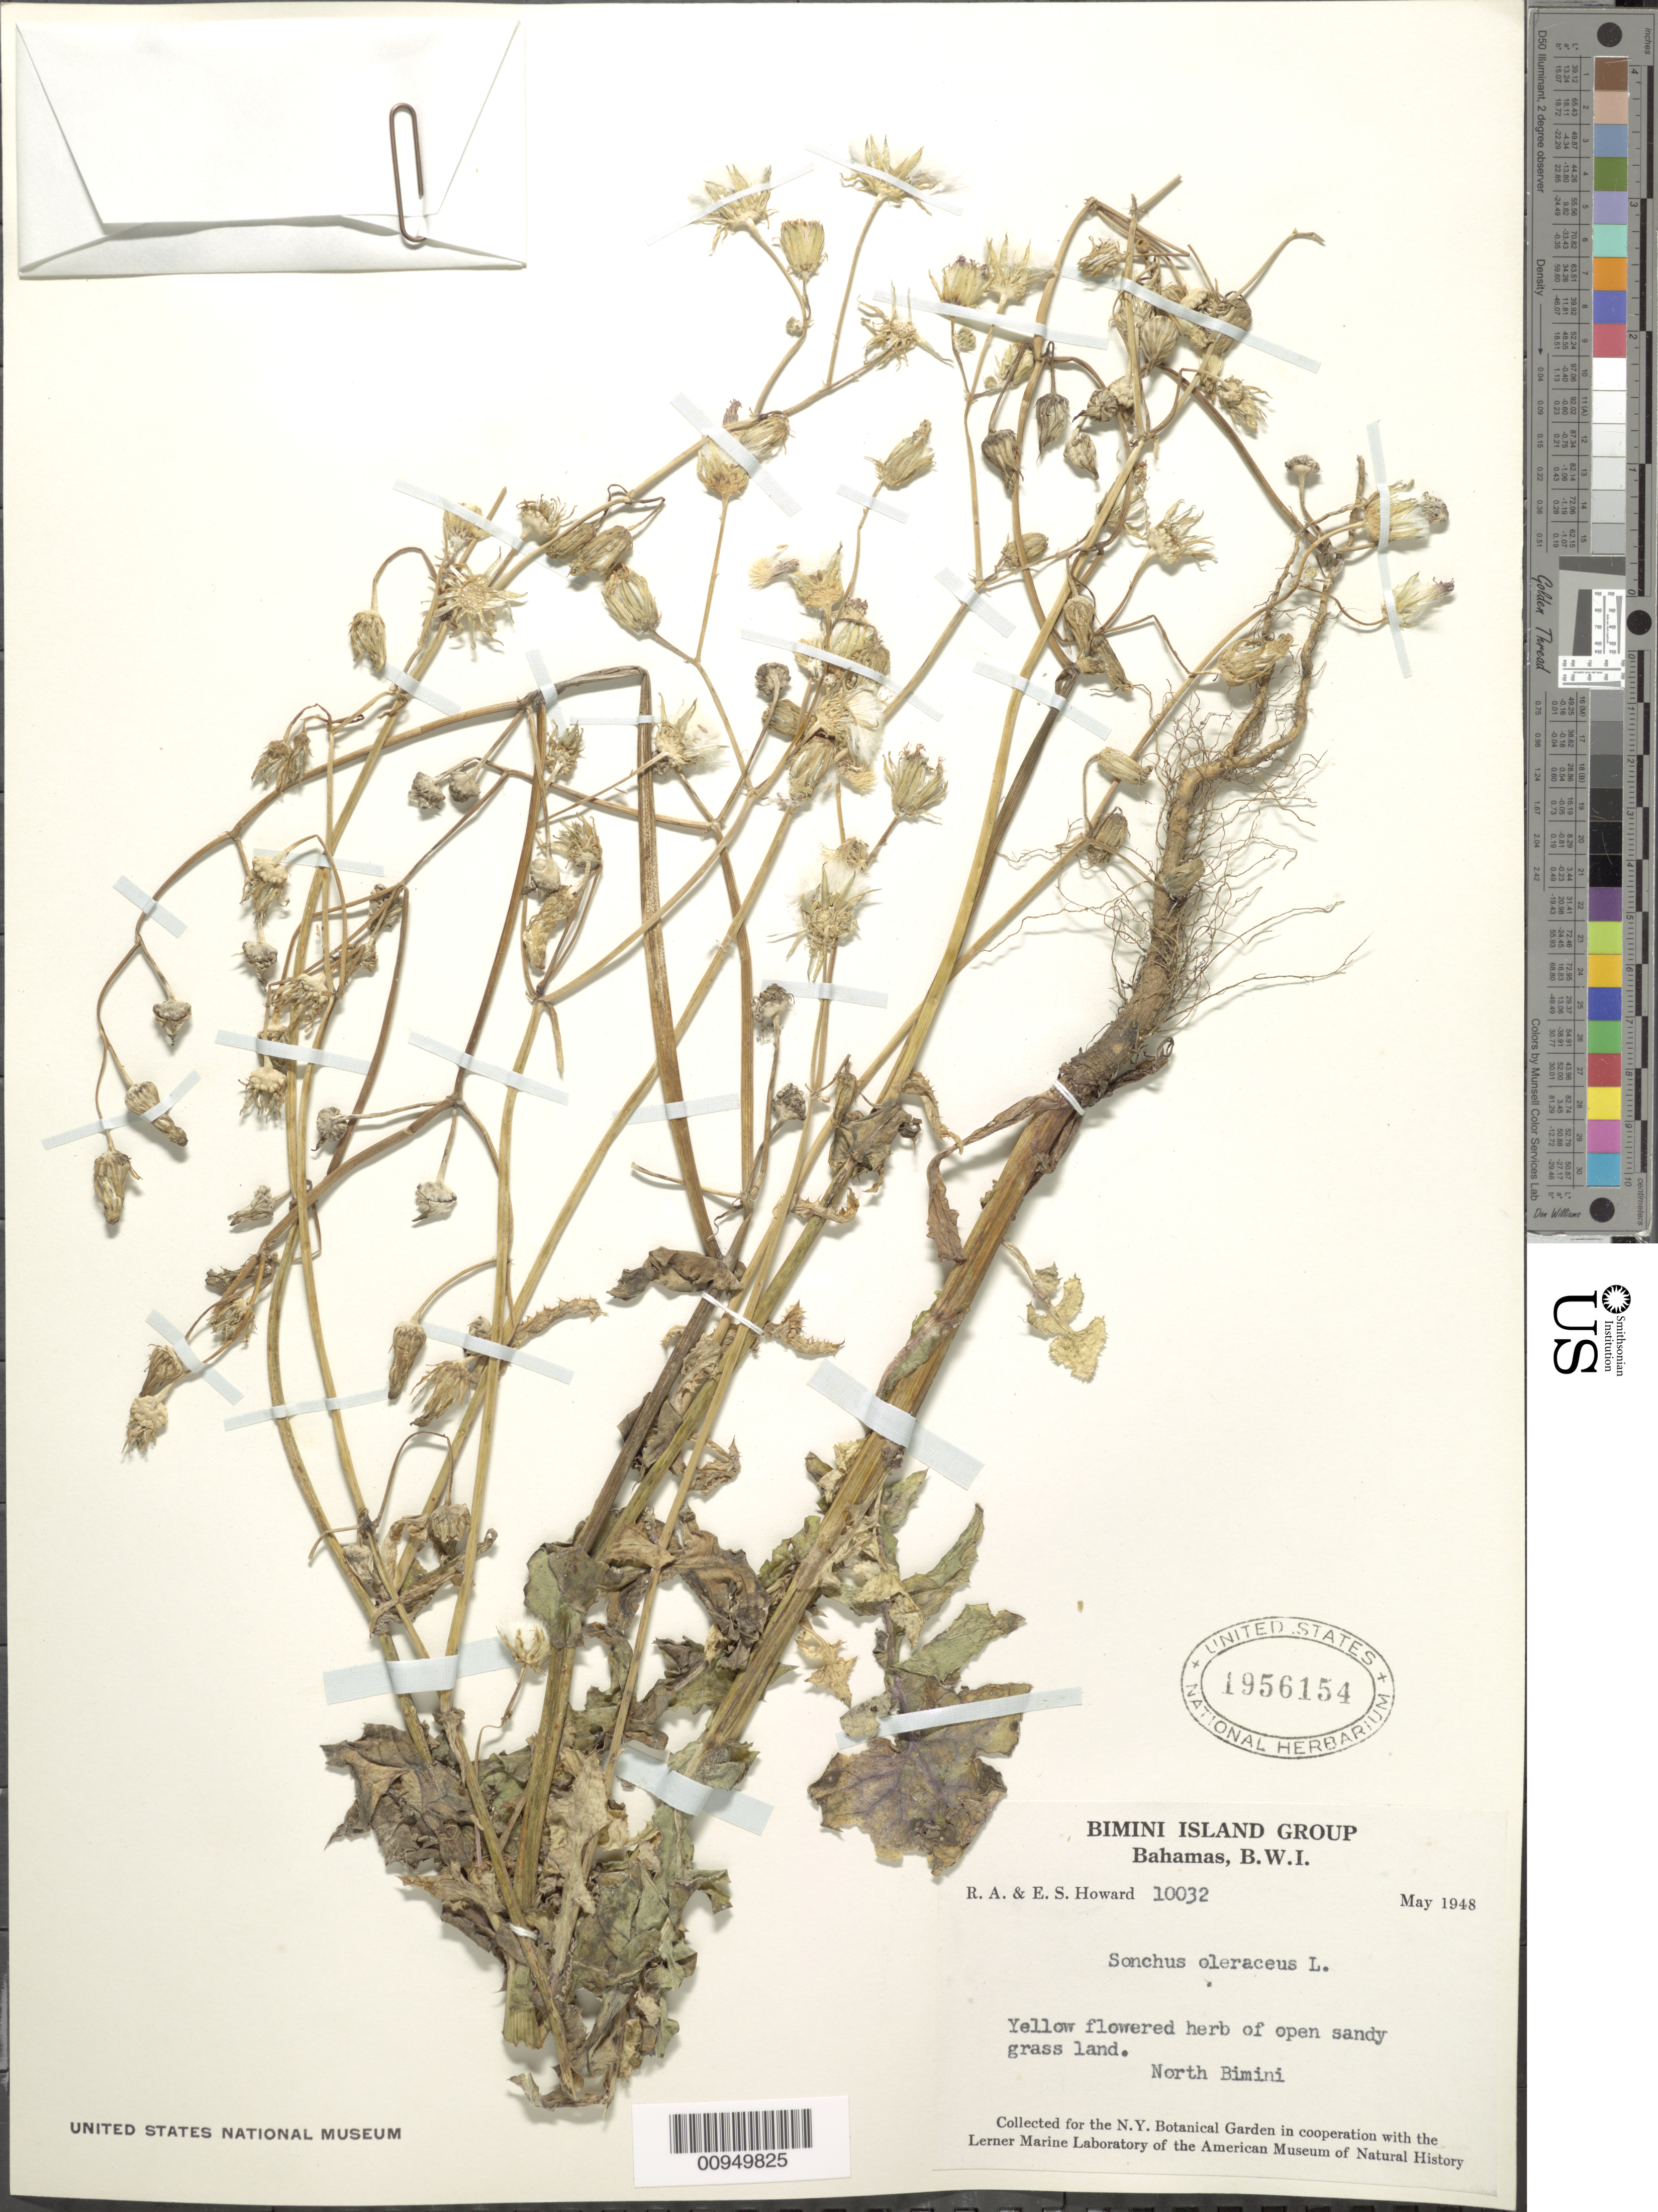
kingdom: Plantae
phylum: Tracheophyta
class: Magnoliopsida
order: Asterales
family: Asteraceae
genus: Sonchus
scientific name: Sonchus oleraceus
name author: L.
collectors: R. A. Howard & E. S. Howard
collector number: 10032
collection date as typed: May 1948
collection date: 1948-05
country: Bahamas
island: North Bimini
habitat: Open sandy grass land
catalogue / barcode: US 1956154